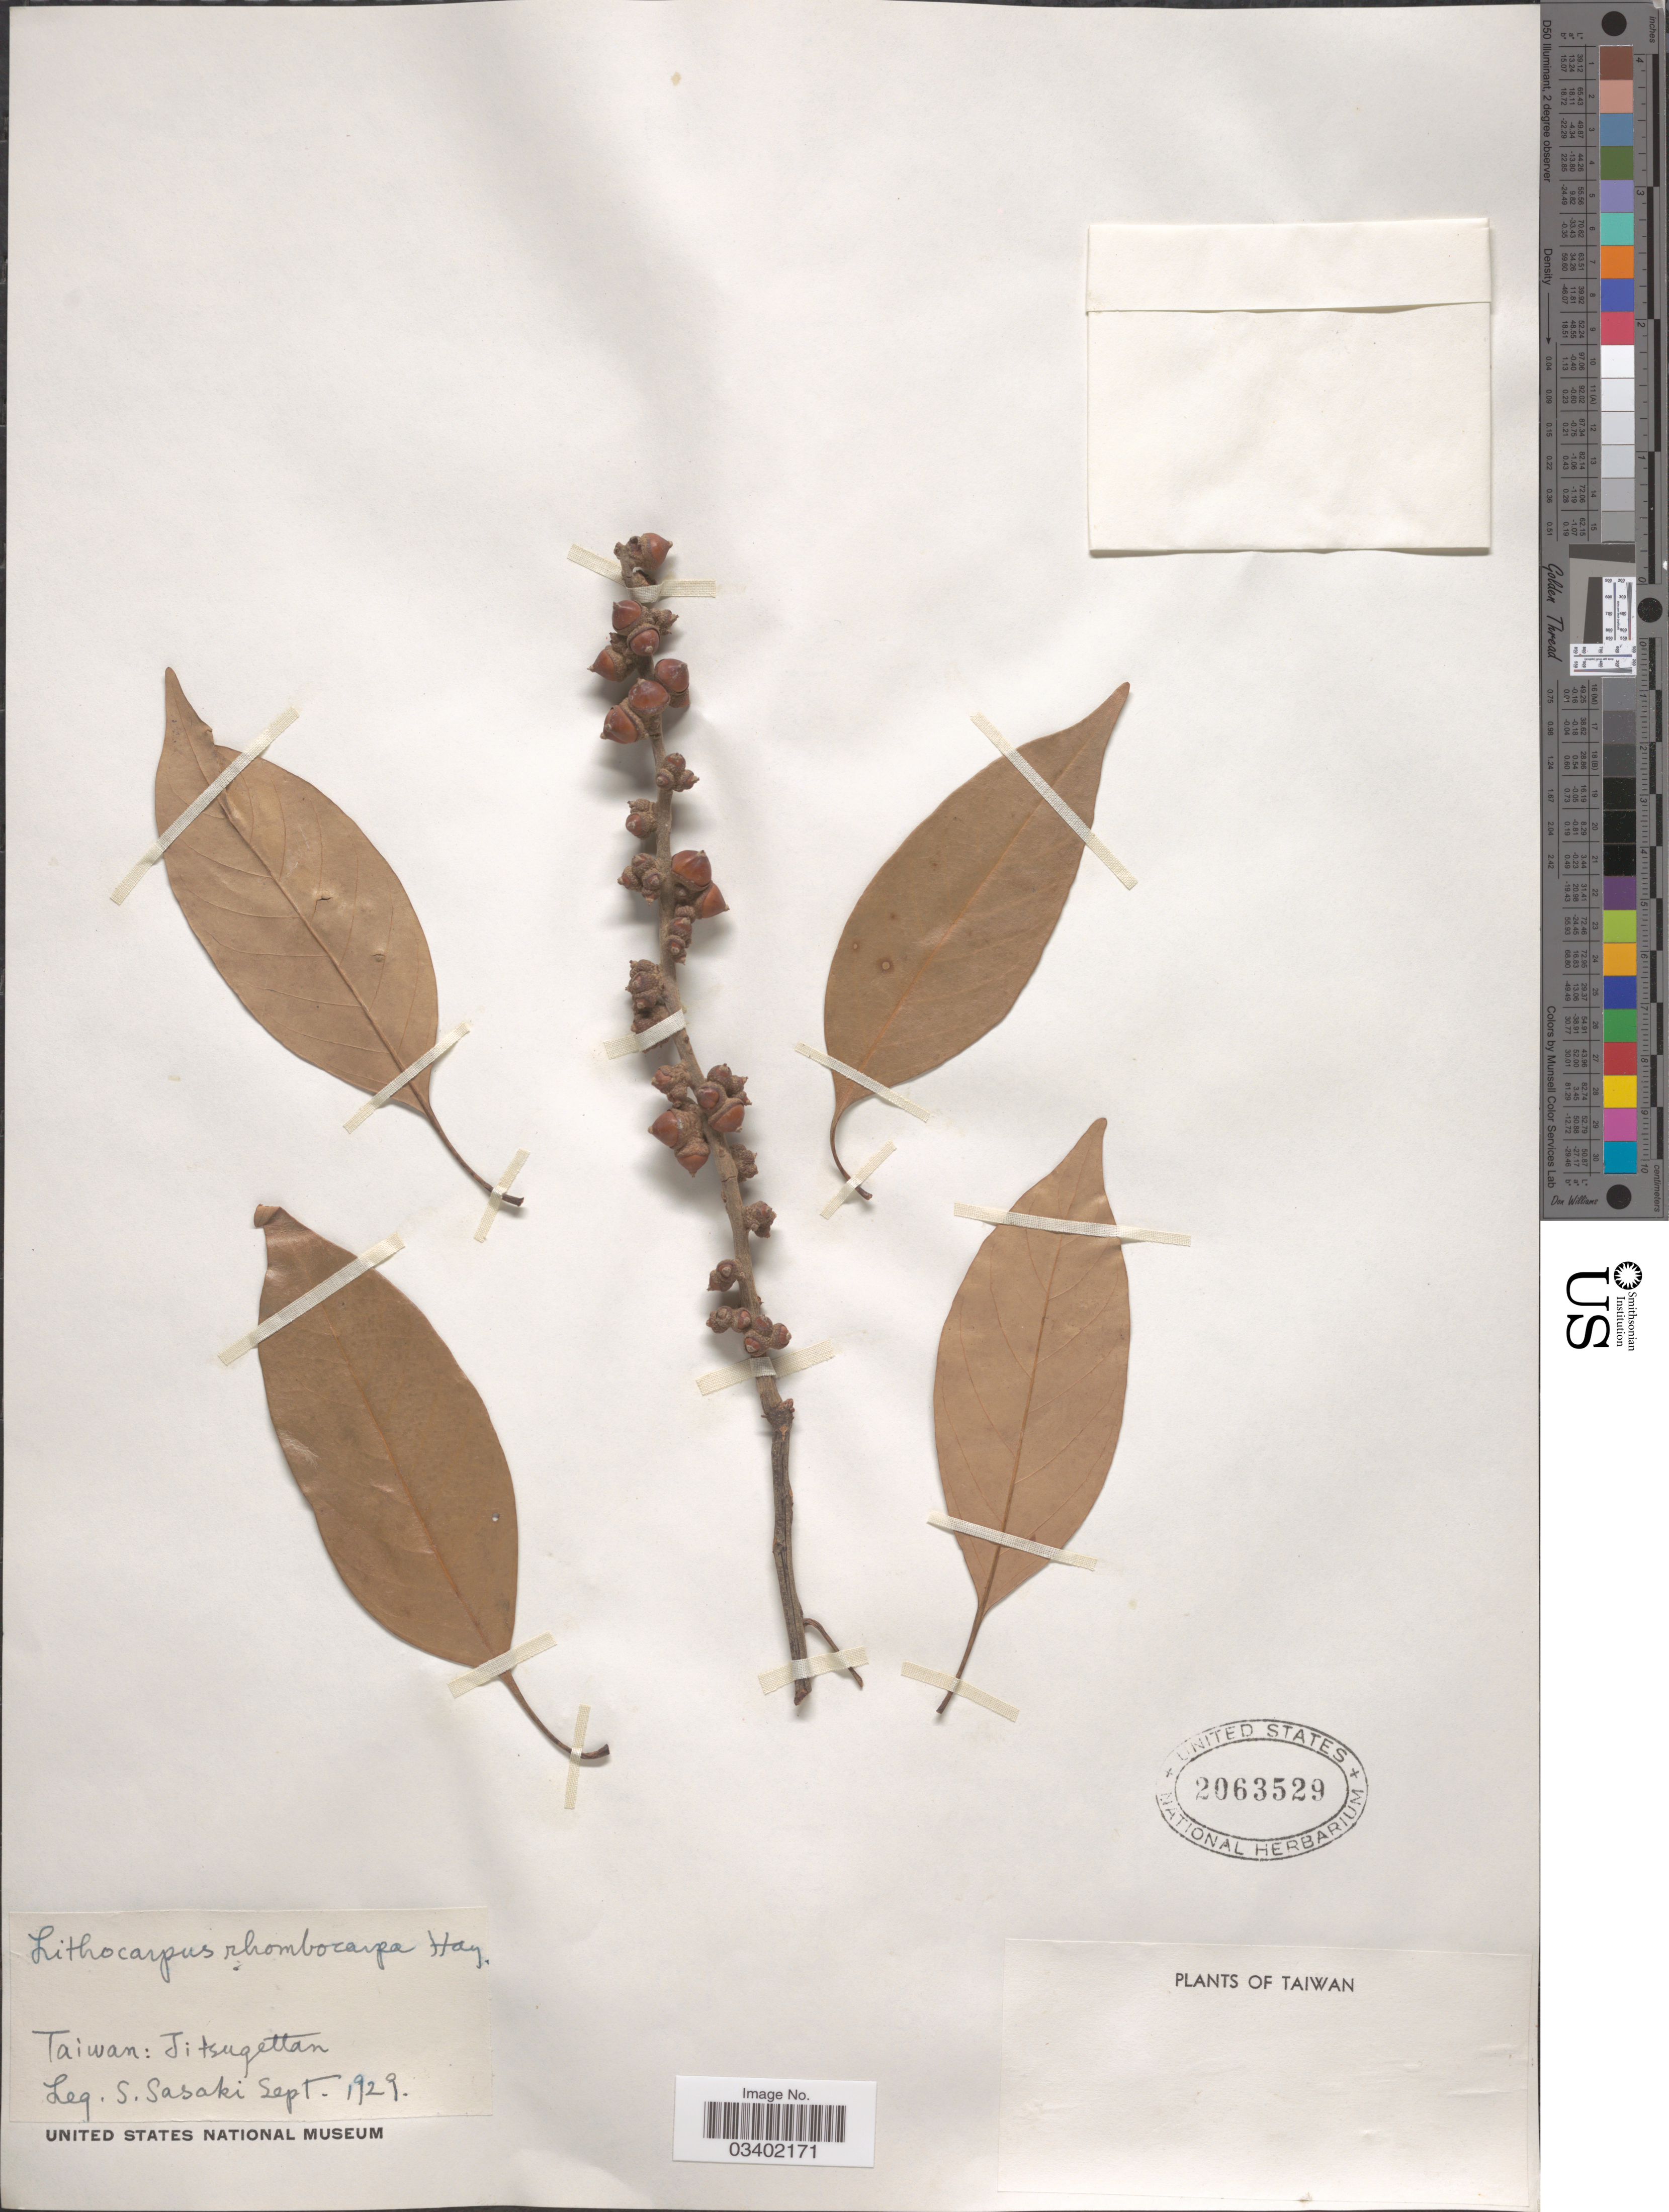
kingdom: Plantae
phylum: Tracheophyta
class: Magnoliopsida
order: Fagales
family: Betulaceae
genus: Betula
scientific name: Betula rhombocarpus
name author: (Hayata) Hayata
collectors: S. Sasaki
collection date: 1929-09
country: Taiwan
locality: Jitsugettan.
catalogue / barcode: US 2063529